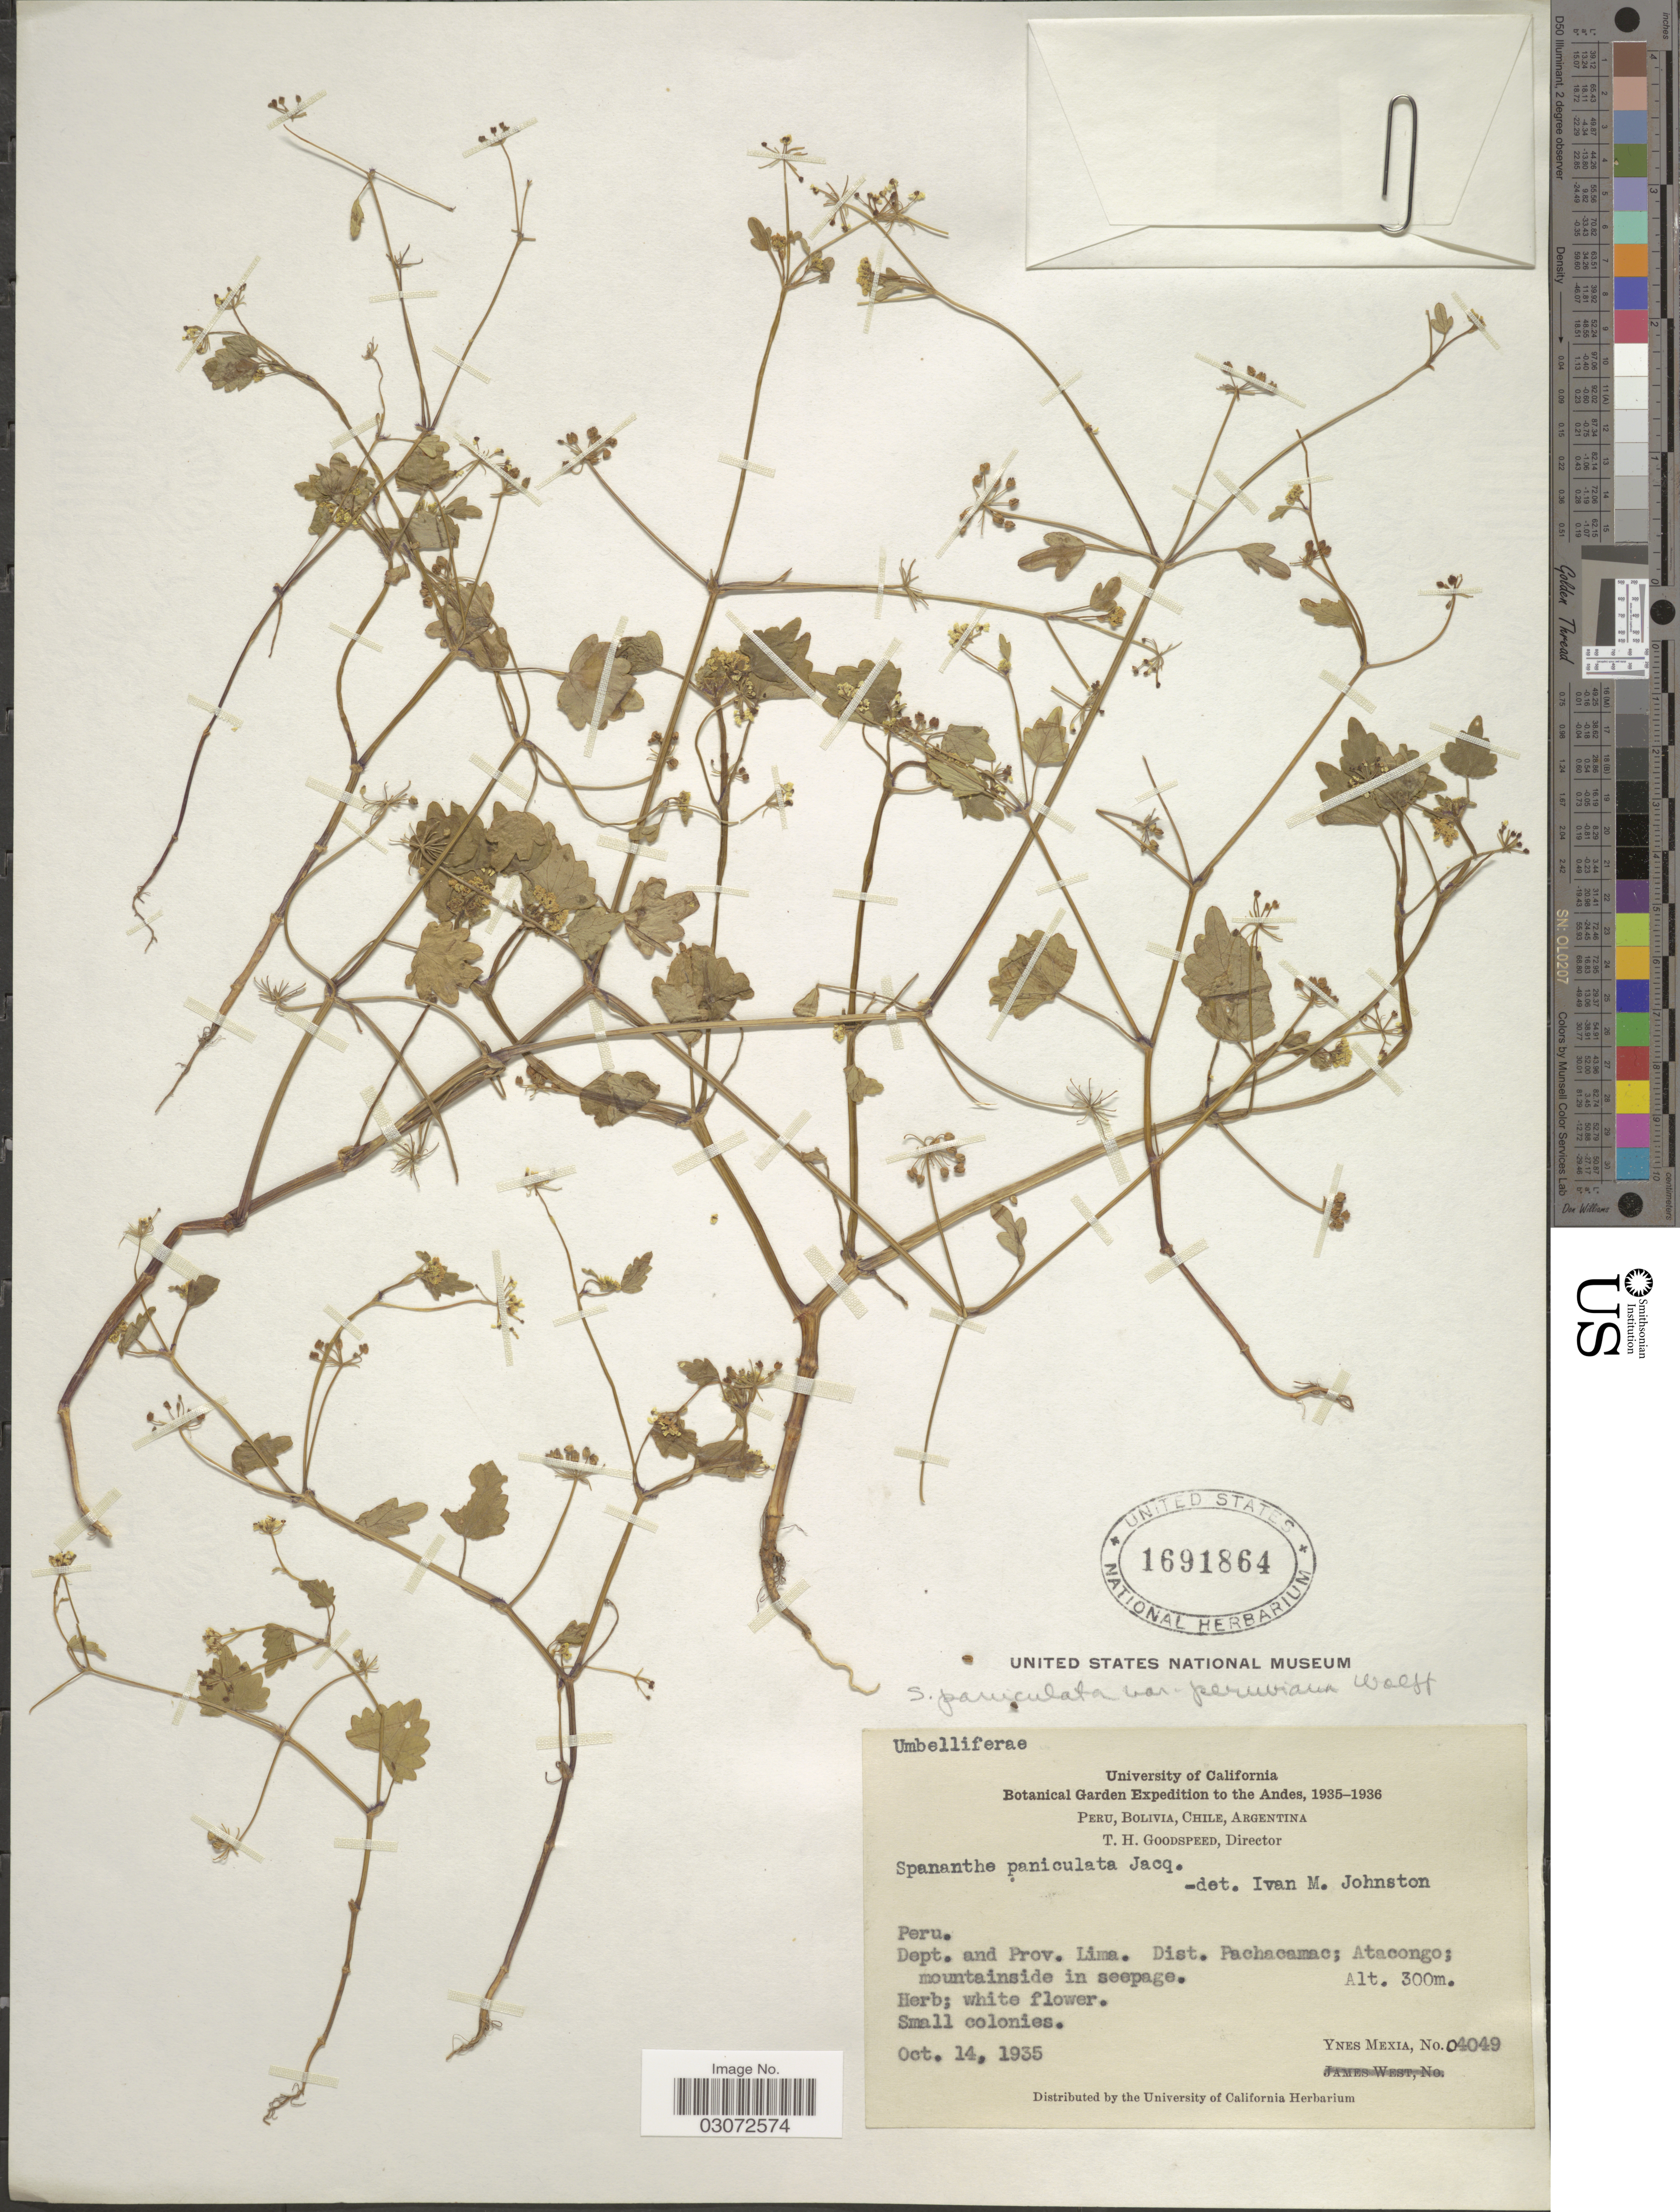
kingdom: Plantae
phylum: Tracheophyta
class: Magnoliopsida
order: Apiales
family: Apiaceae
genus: Spananthe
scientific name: Spananthe paniculata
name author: Jacq.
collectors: Y. Mexia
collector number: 04049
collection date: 1935-10-14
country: Peru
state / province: Lima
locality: Andes. Dept. and Prov. Lima. Dist. Pachacamac; Atacongo.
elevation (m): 300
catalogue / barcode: US 1691864